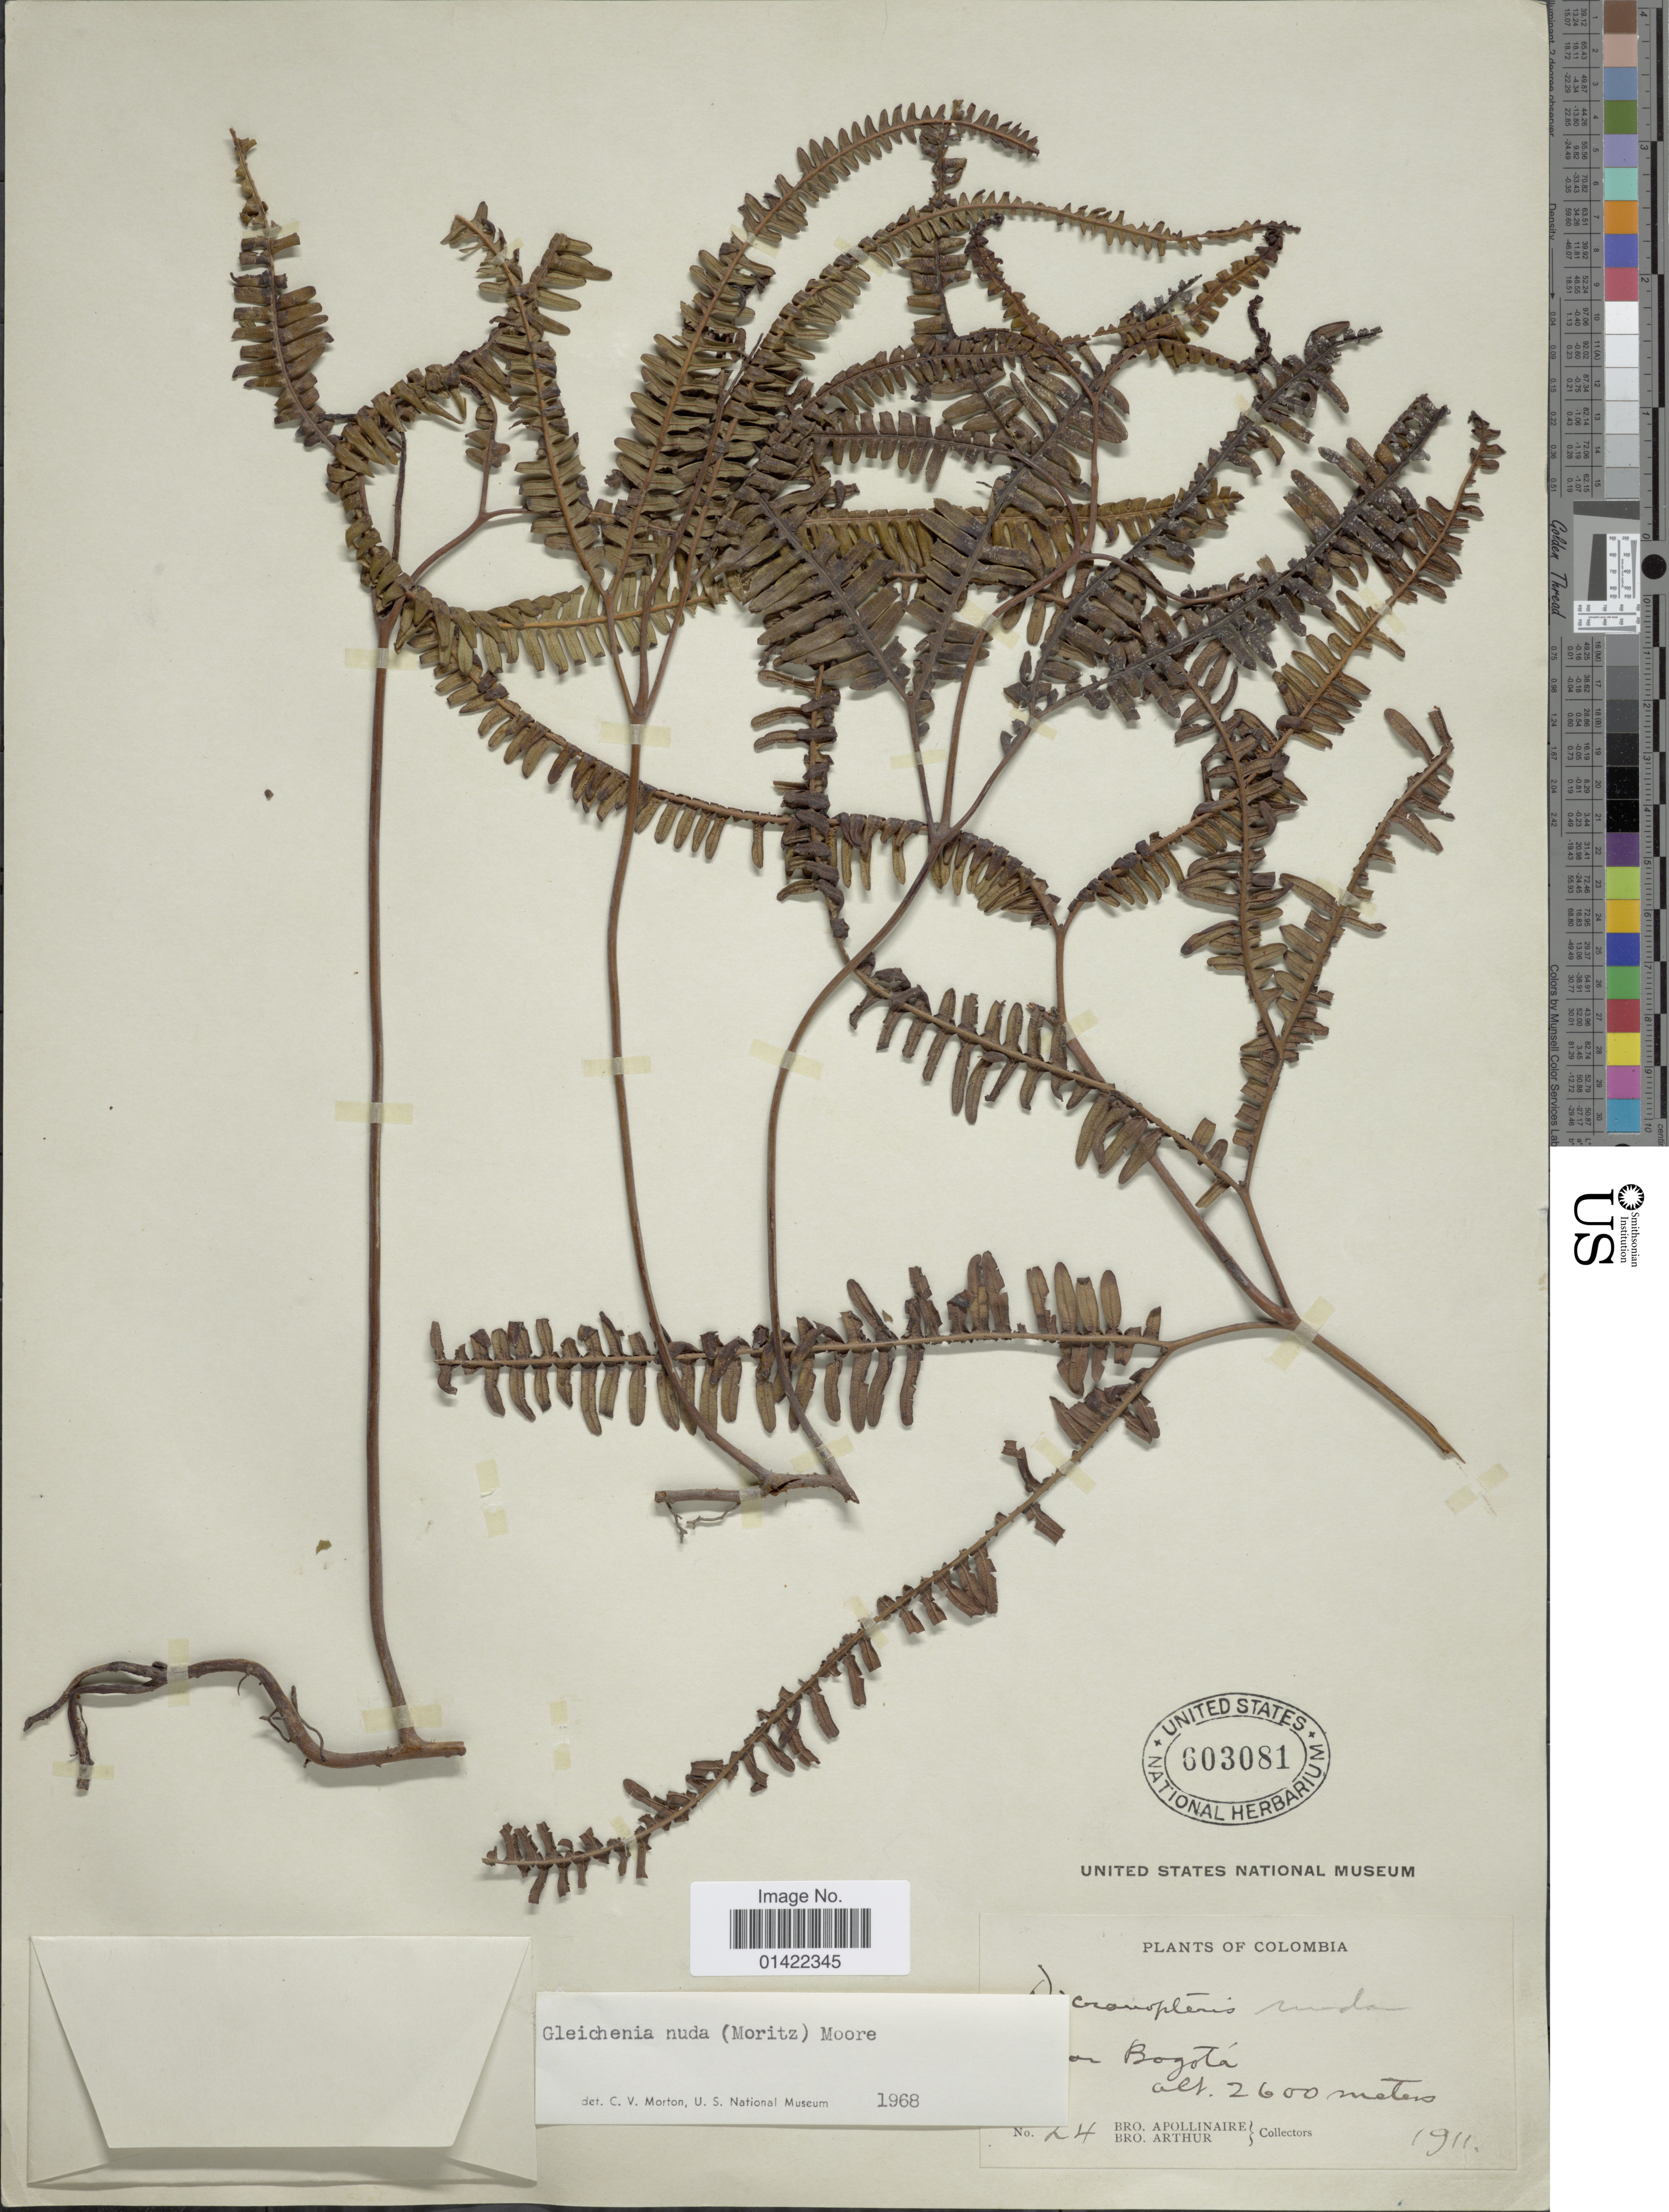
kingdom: Plantae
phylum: Tracheophyta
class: Polypodiopsida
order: Gleicheniales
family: Gleicheniaceae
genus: Sticherus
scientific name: Sticherus nudus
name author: (Moritz ex Reichardt) Nakai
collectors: Bro. Apollinaire & Bro. Arthur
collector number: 24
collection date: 1911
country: Colombia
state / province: Bogota D.C.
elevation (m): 2600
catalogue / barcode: US 603081